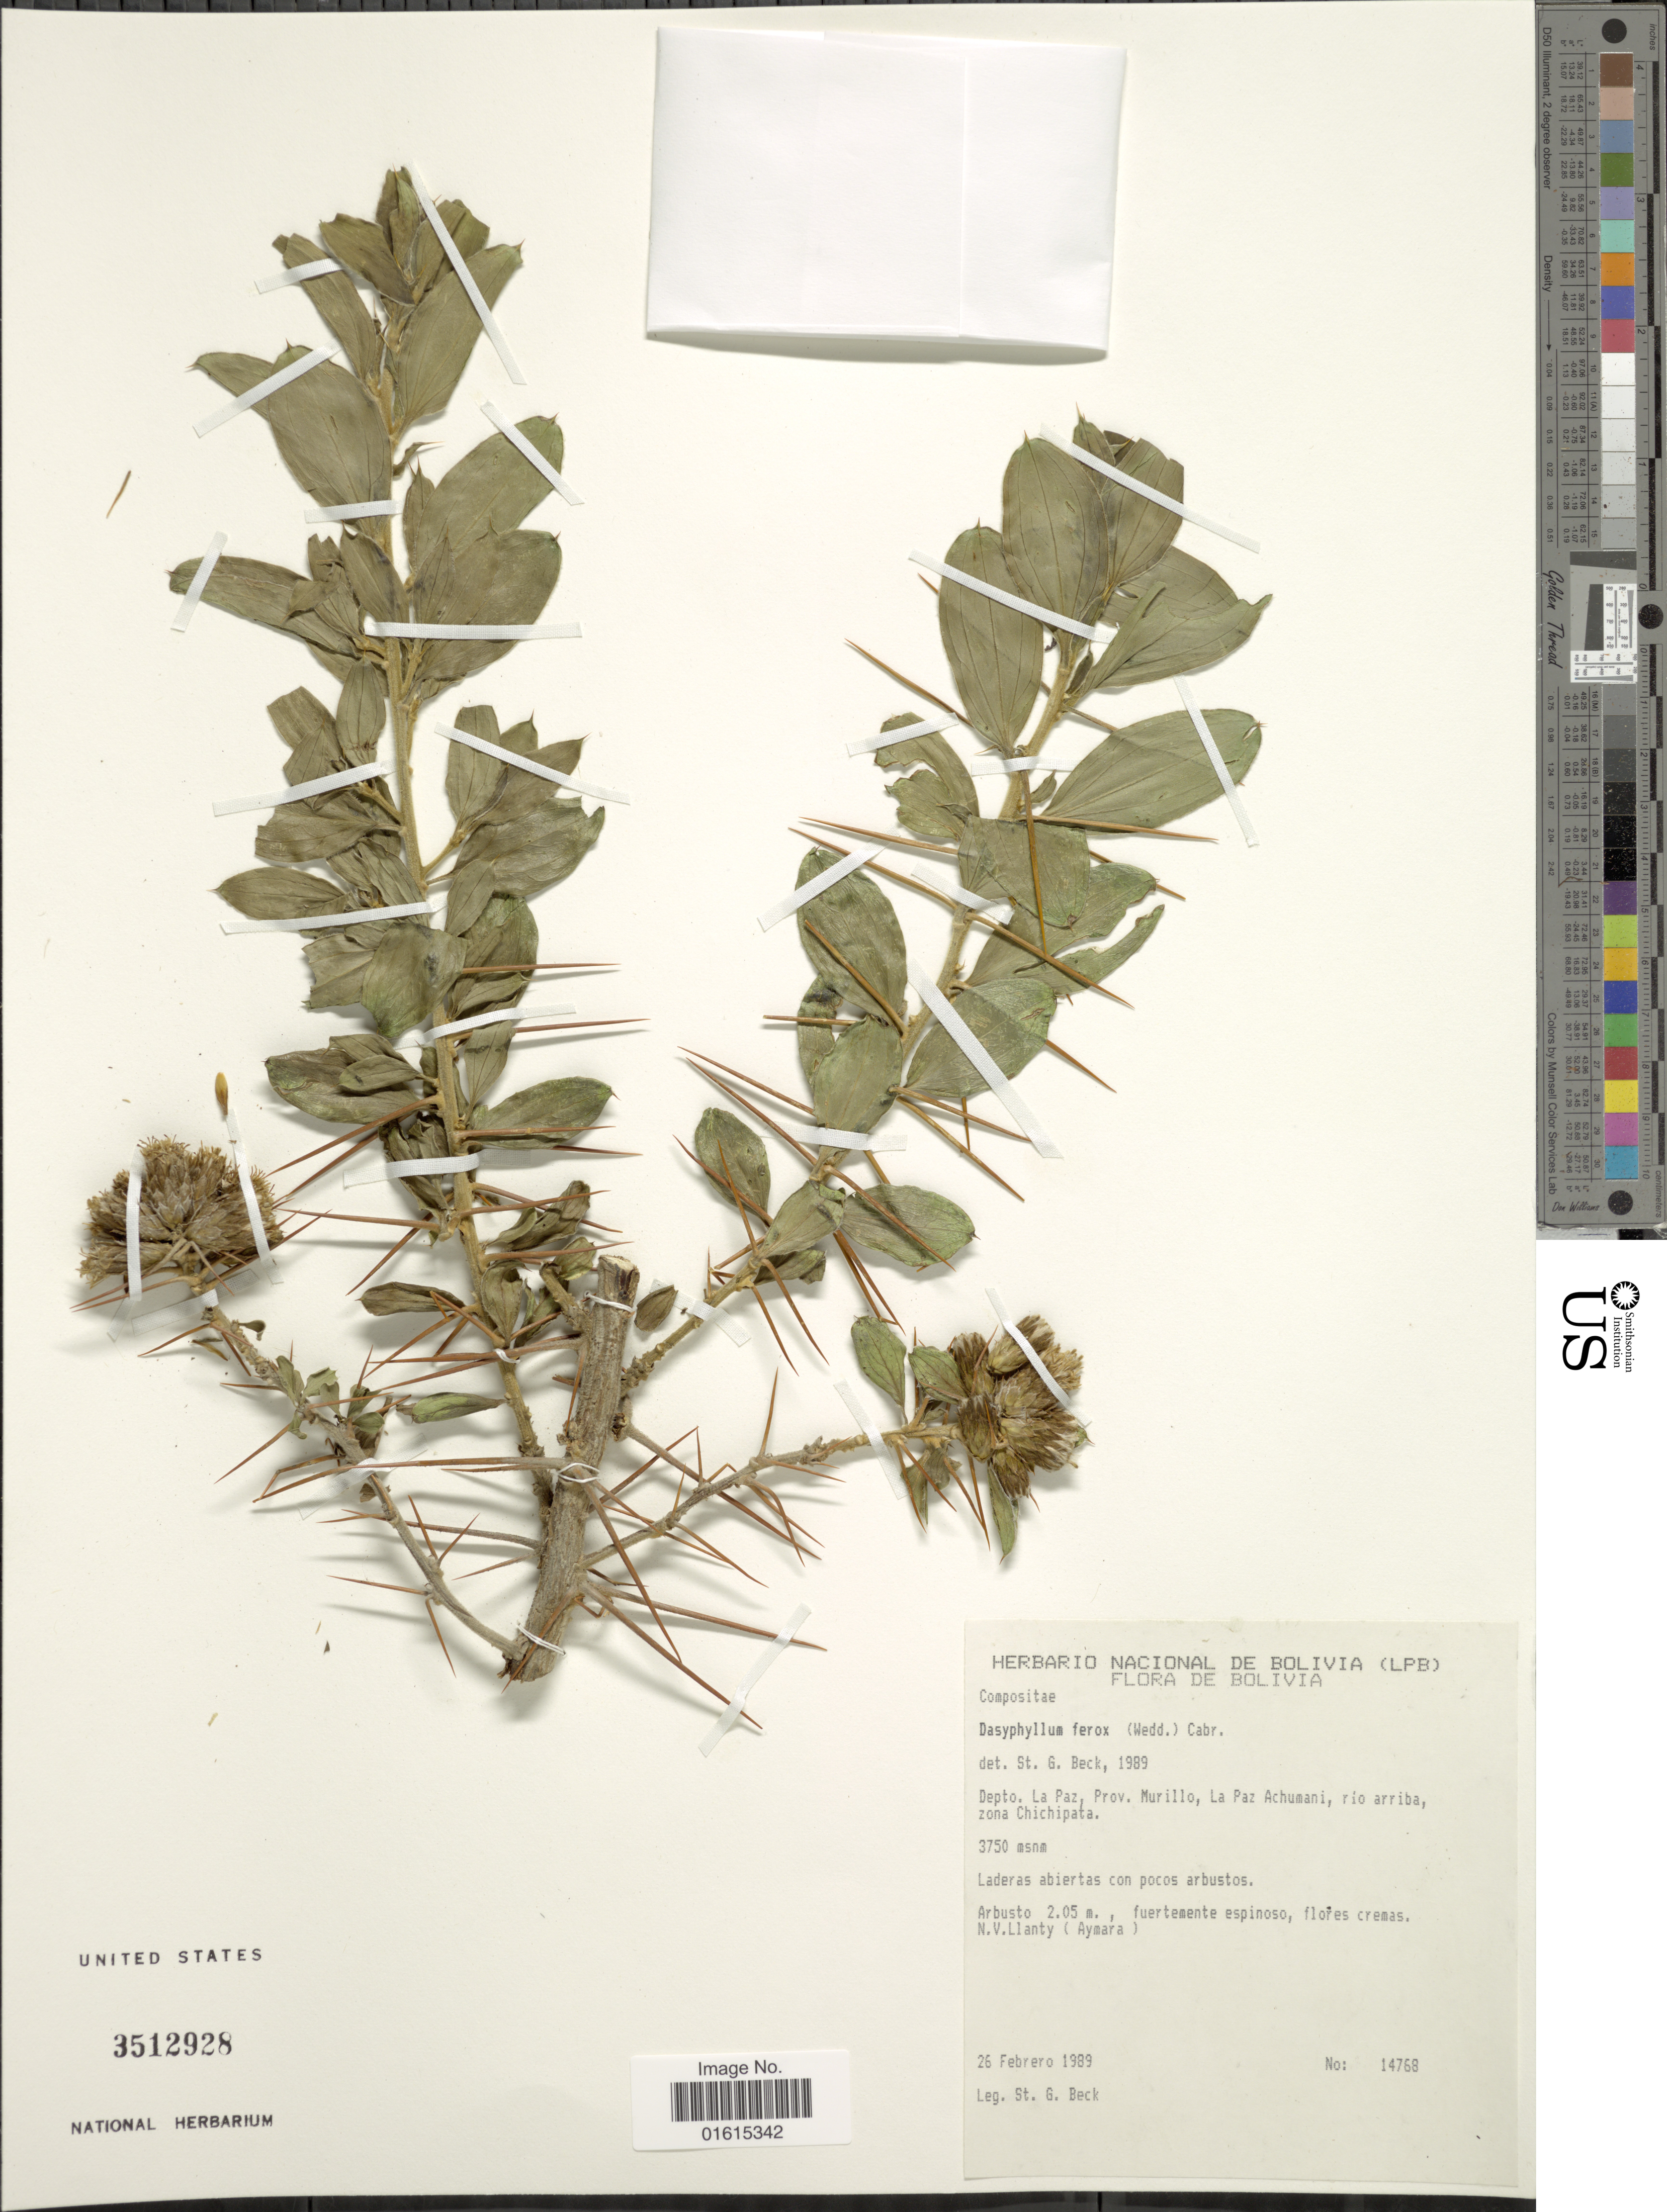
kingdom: Plantae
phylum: Tracheophyta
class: Magnoliopsida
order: Asterales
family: Asteraceae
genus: Dasyphyllum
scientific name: Dasyphyllum ferox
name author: (Wedd.) Cabrera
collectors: S. G. Beck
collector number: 14768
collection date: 1989-02-26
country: Bolivia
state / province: La Paz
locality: Depto. La Paz, Prov. Murillo, La Paz Achumani, rio arriba zona Chichipata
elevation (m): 3750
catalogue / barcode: US 3512928